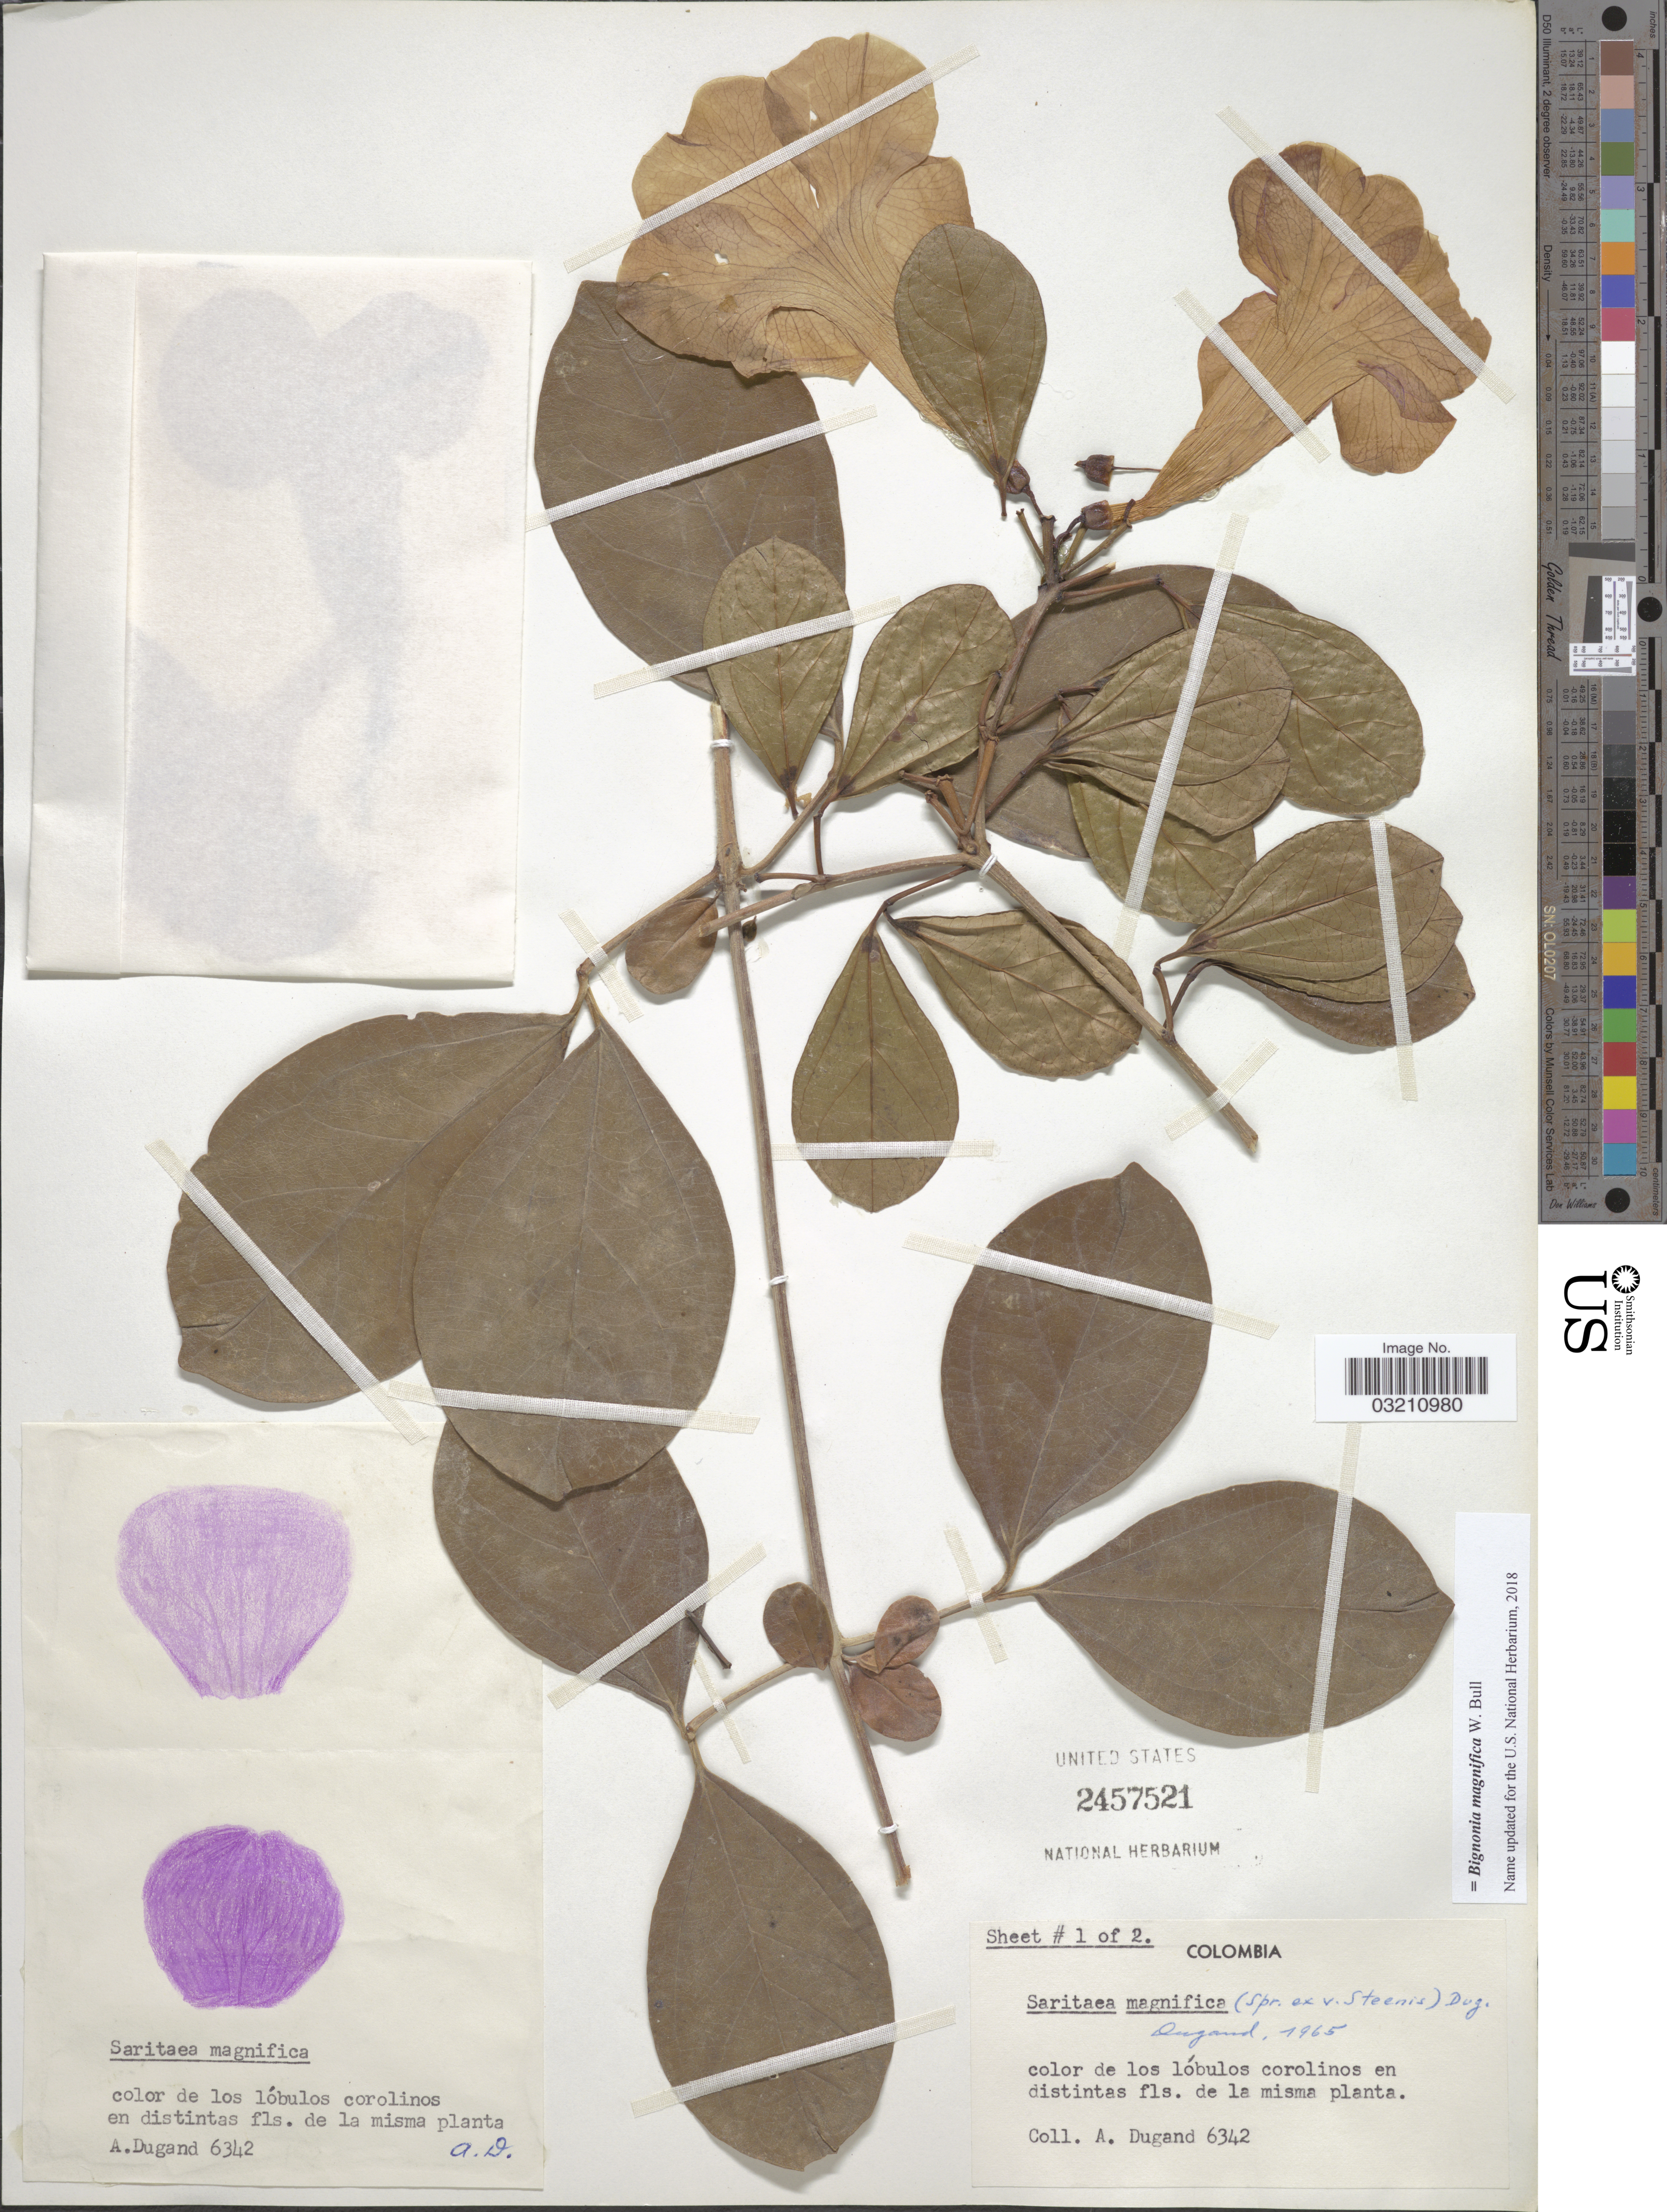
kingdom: Plantae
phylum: Tracheophyta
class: Magnoliopsida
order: Lamiales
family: Bignoniaceae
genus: Bignonia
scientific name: Bignonia magnifica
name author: W. Bull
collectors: A. Dugand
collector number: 6342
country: Colombia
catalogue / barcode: US 2457521